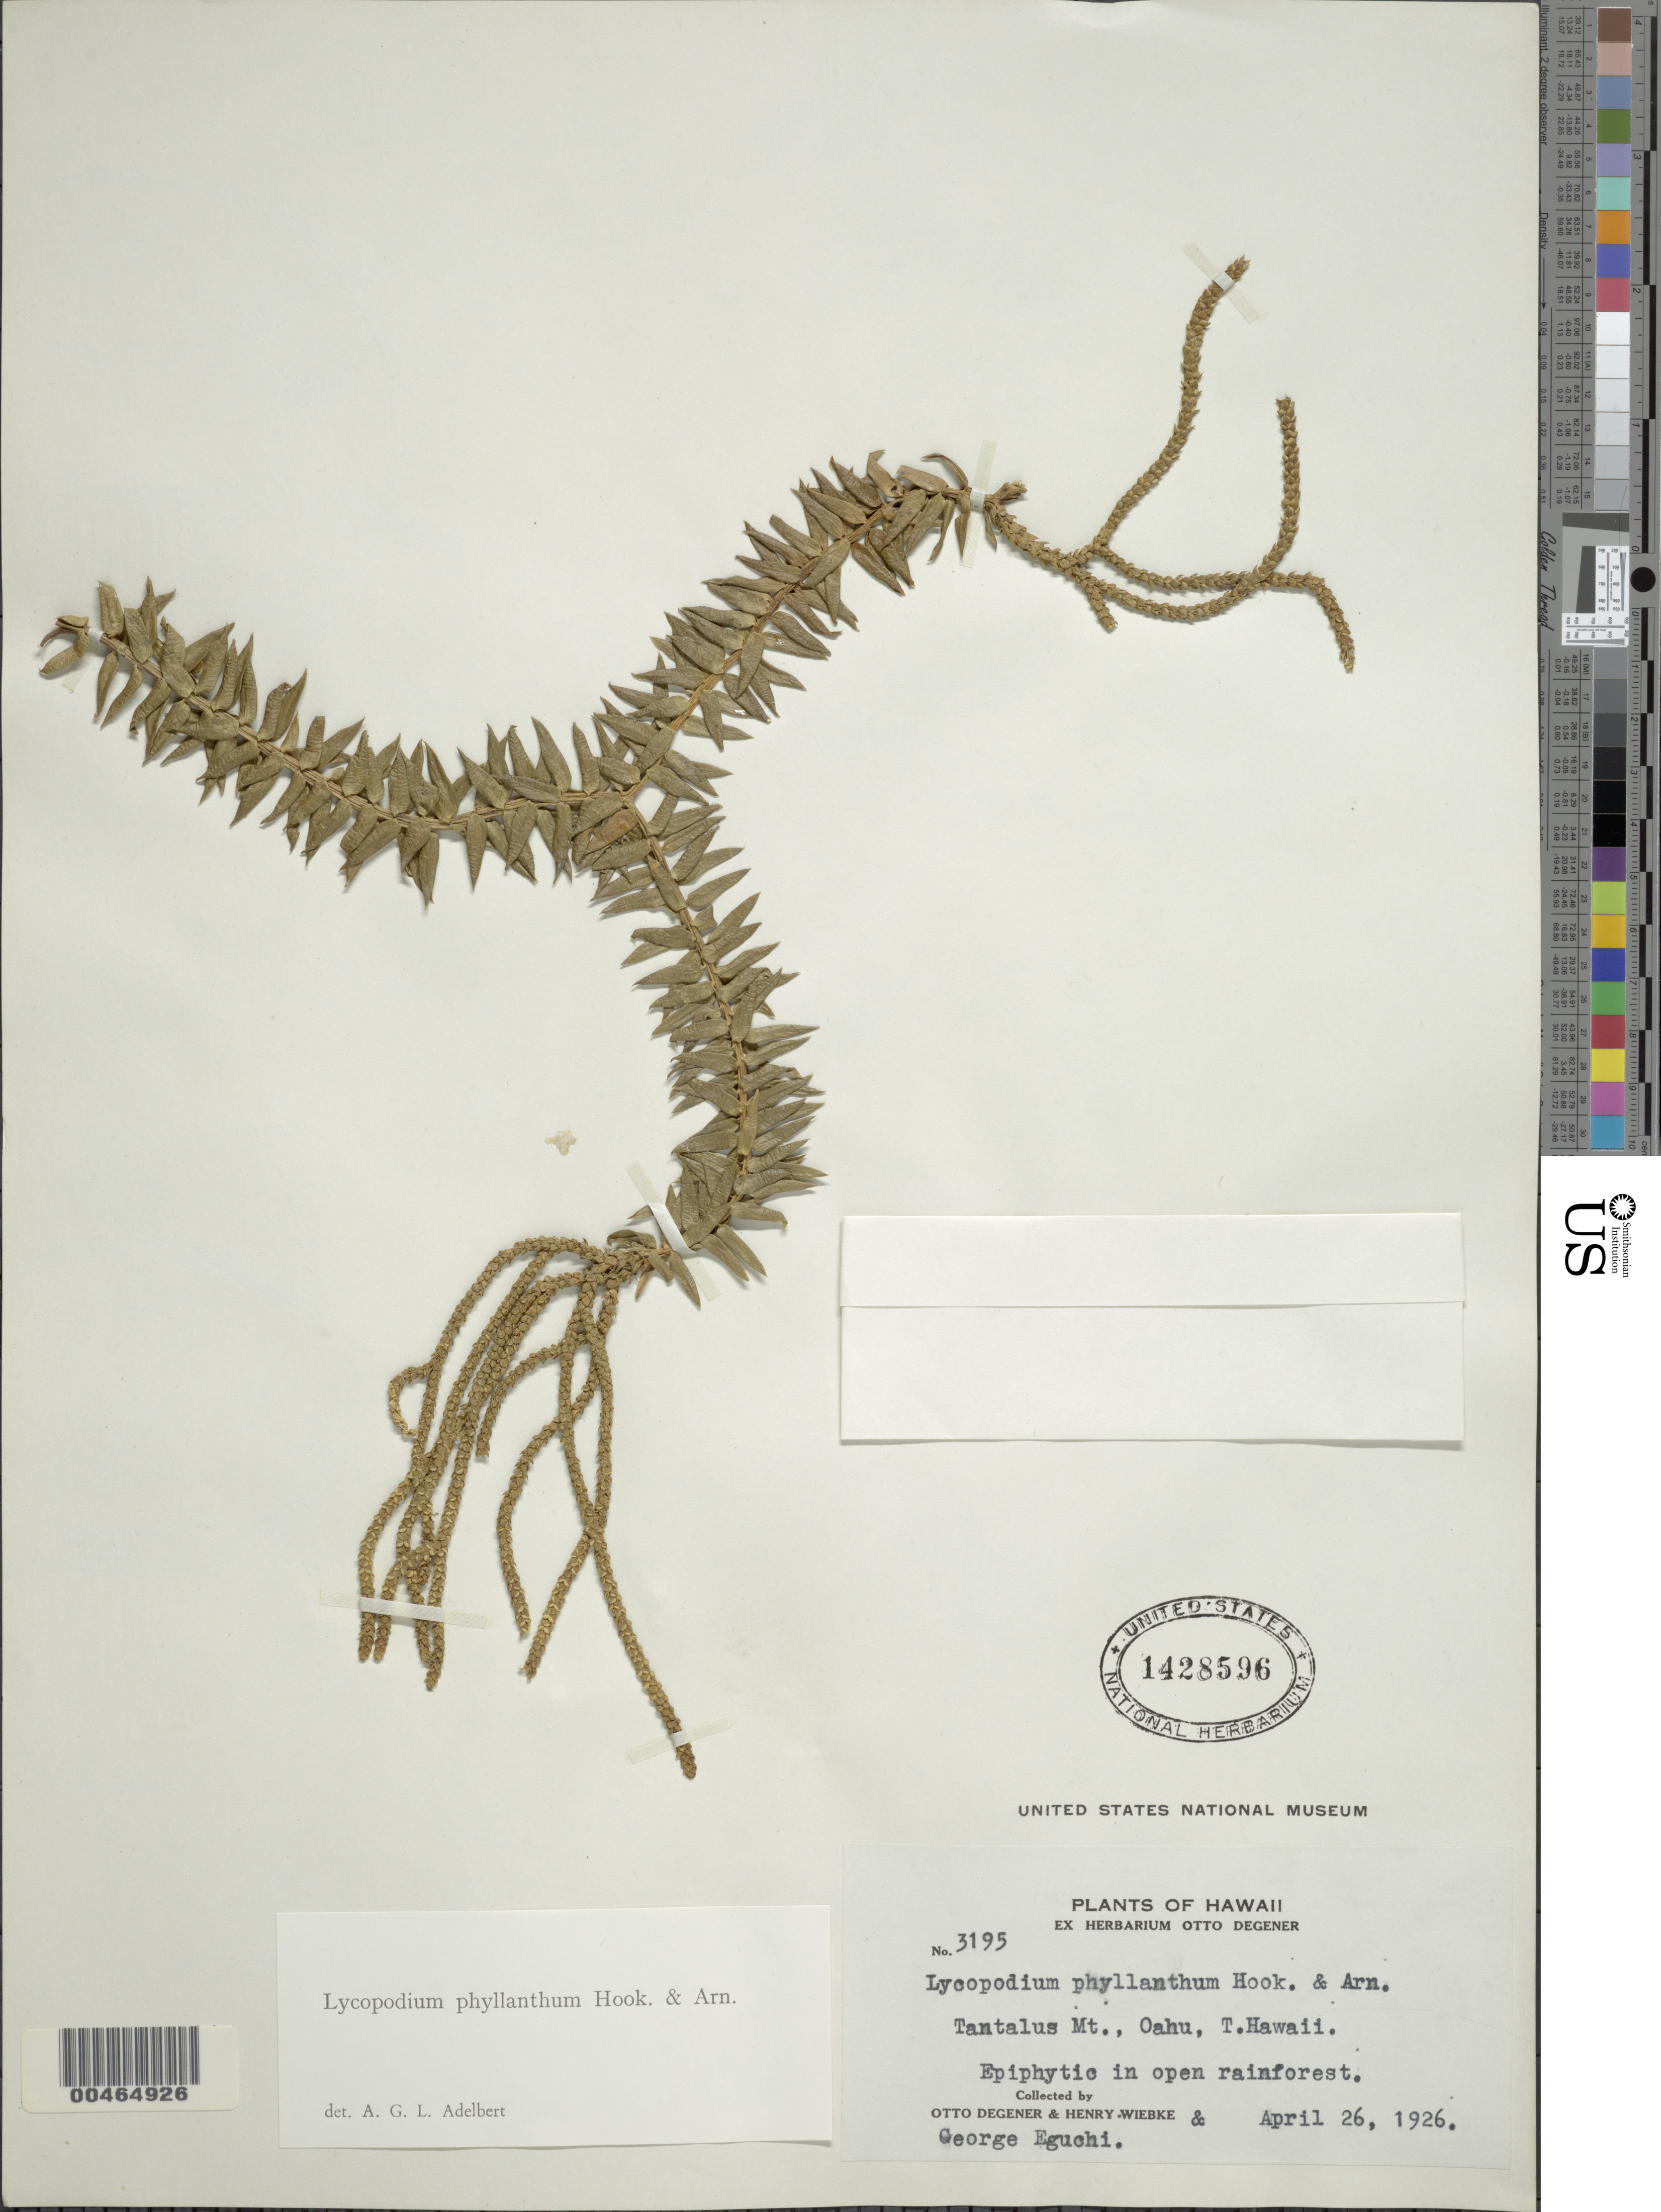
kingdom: Plantae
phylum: Tracheophyta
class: Lycopodiopsida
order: Lycopodiales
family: Lycopodiaceae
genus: Phlegmariurus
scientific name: Phlegmariurus phyllanthus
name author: (Hook. & Arn.) R.D. Dixit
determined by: Field, A. R.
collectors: O. Degener, H. Wiebke & G. Eguchi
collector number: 3195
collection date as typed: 26 Apr 1926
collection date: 1926-04-26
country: United States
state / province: Hawaii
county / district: Honolulu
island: Oahu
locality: Tantalus Mountain, Oahu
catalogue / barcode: US 1428596